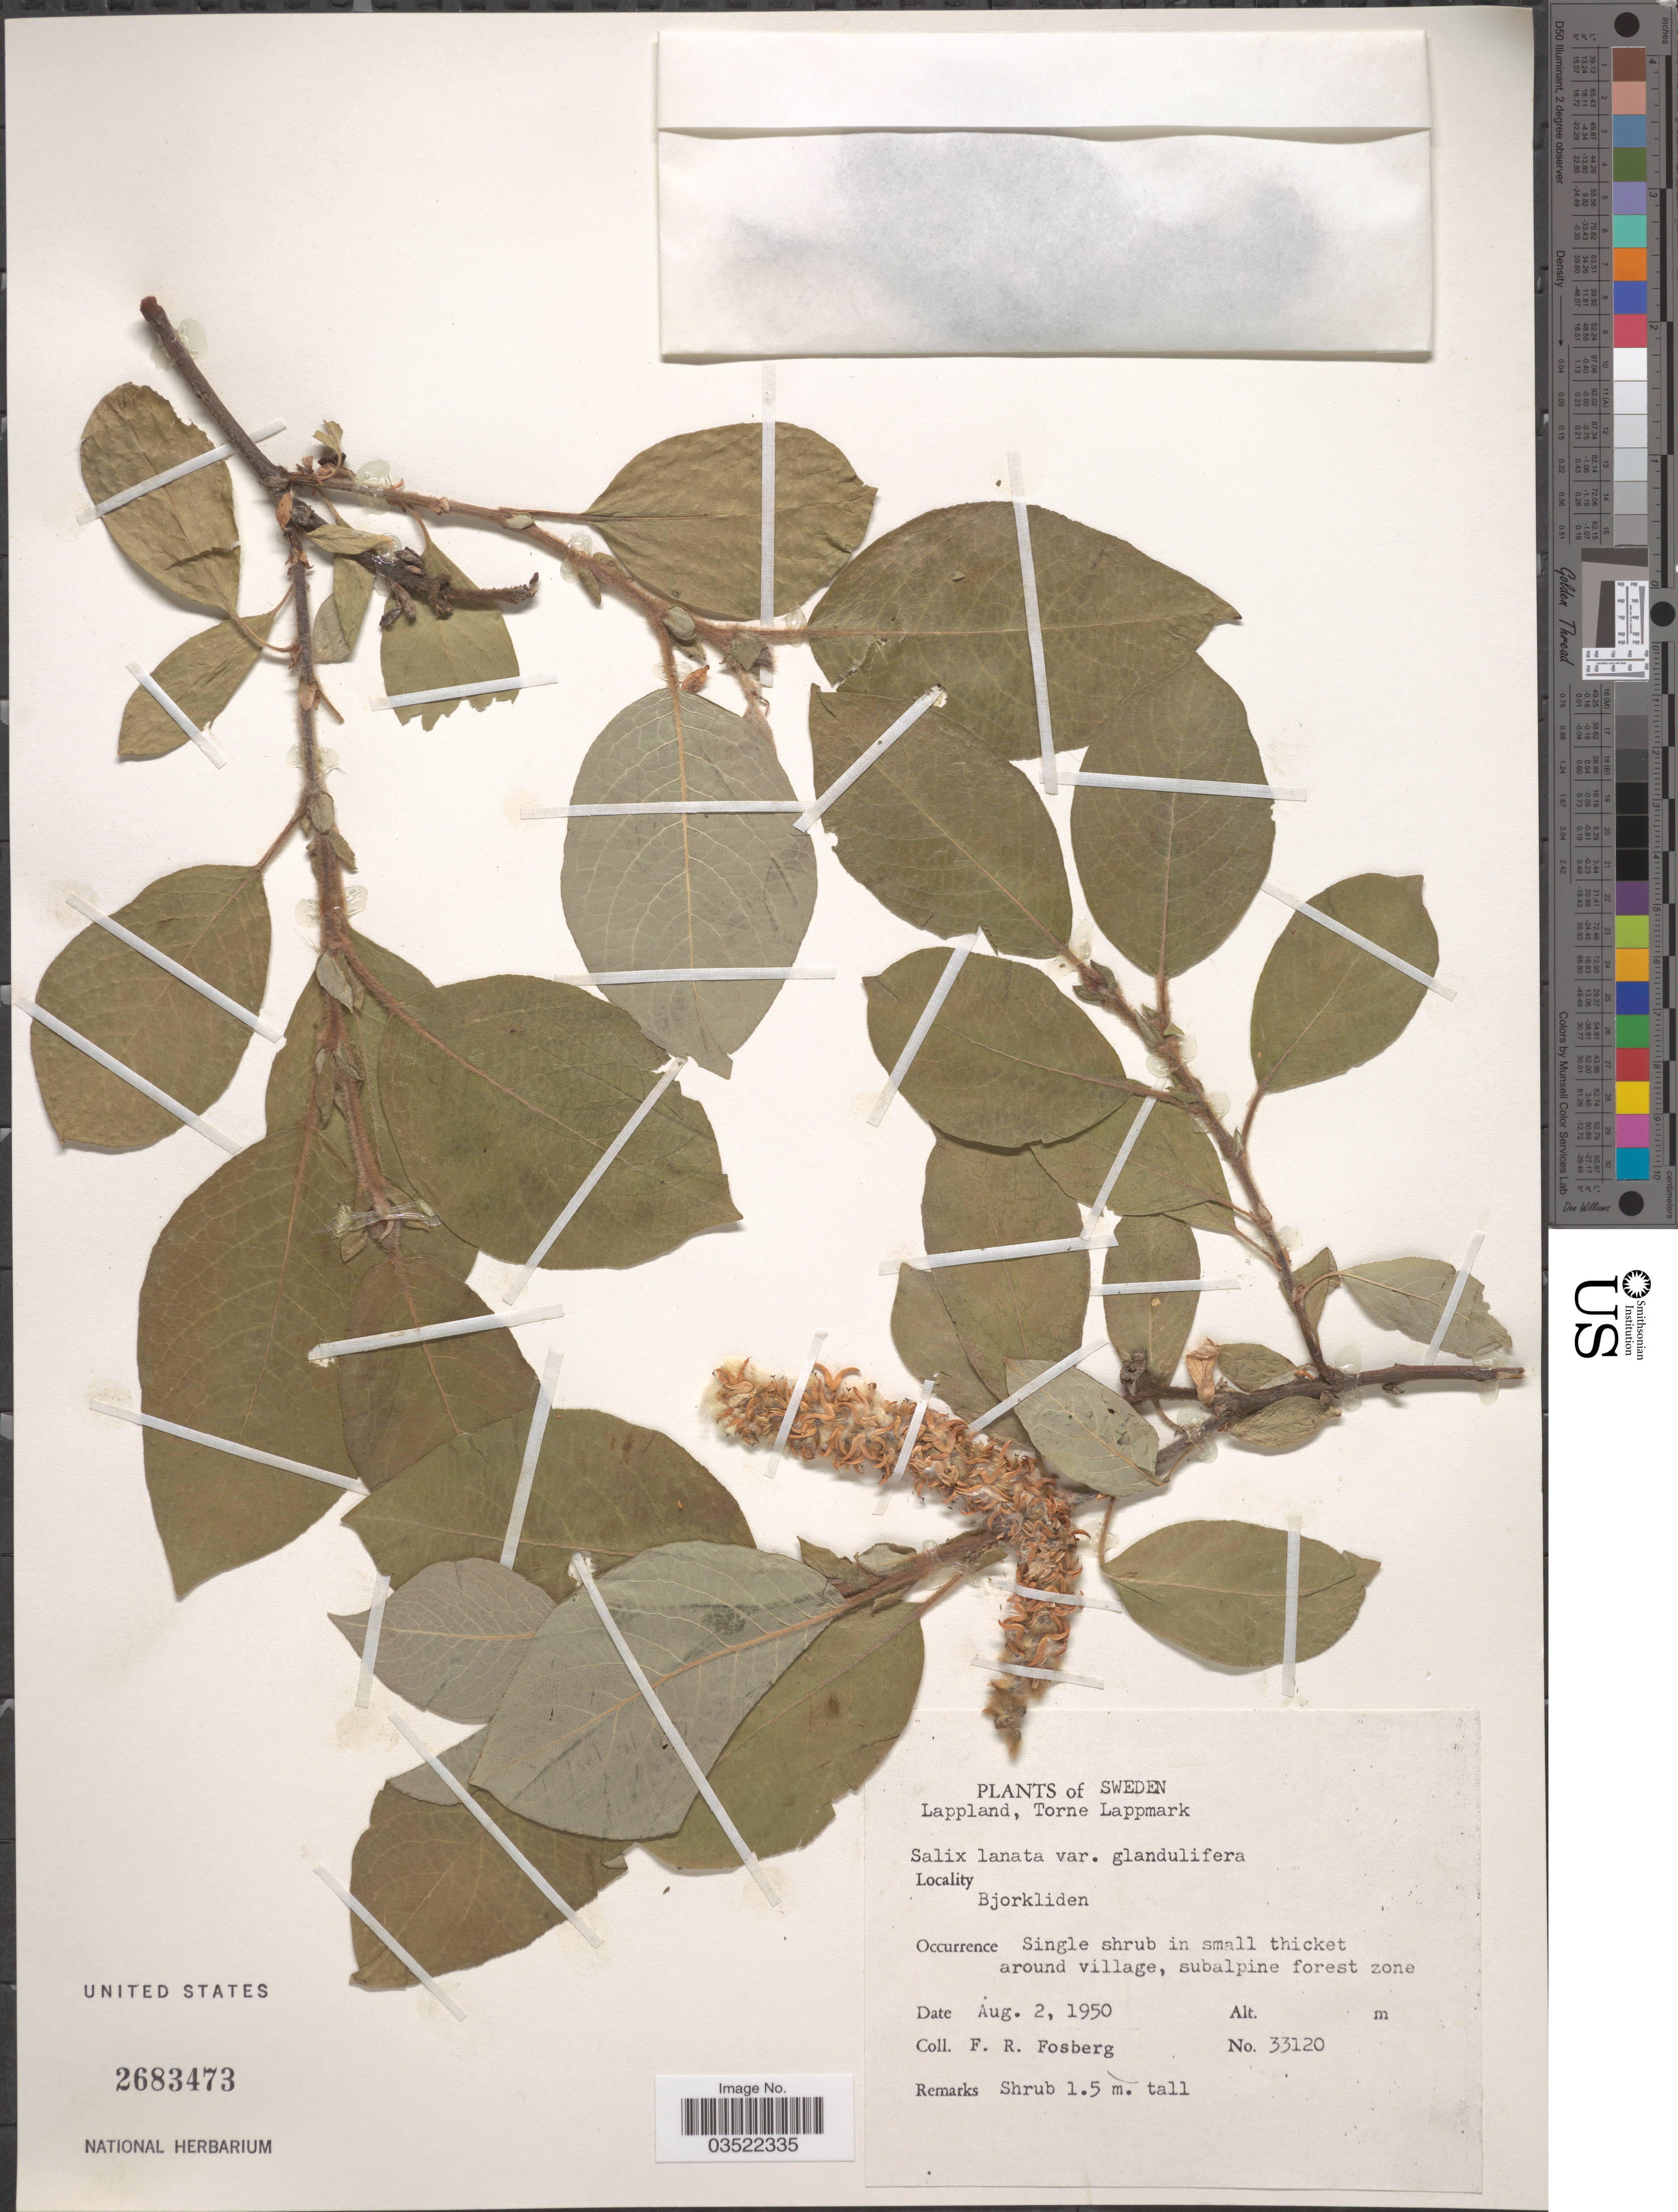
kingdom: Plantae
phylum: Tracheophyta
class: Magnoliopsida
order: Malpighiales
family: Salicaceae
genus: Salix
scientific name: Salix lanata var. glandulifera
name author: (Flod.) Hiitonen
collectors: F. R. Fosberg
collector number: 33120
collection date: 1950-08-02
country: Sweden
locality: Lappland, Torne Lappmark. Bjorkliden.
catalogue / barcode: US 2683473